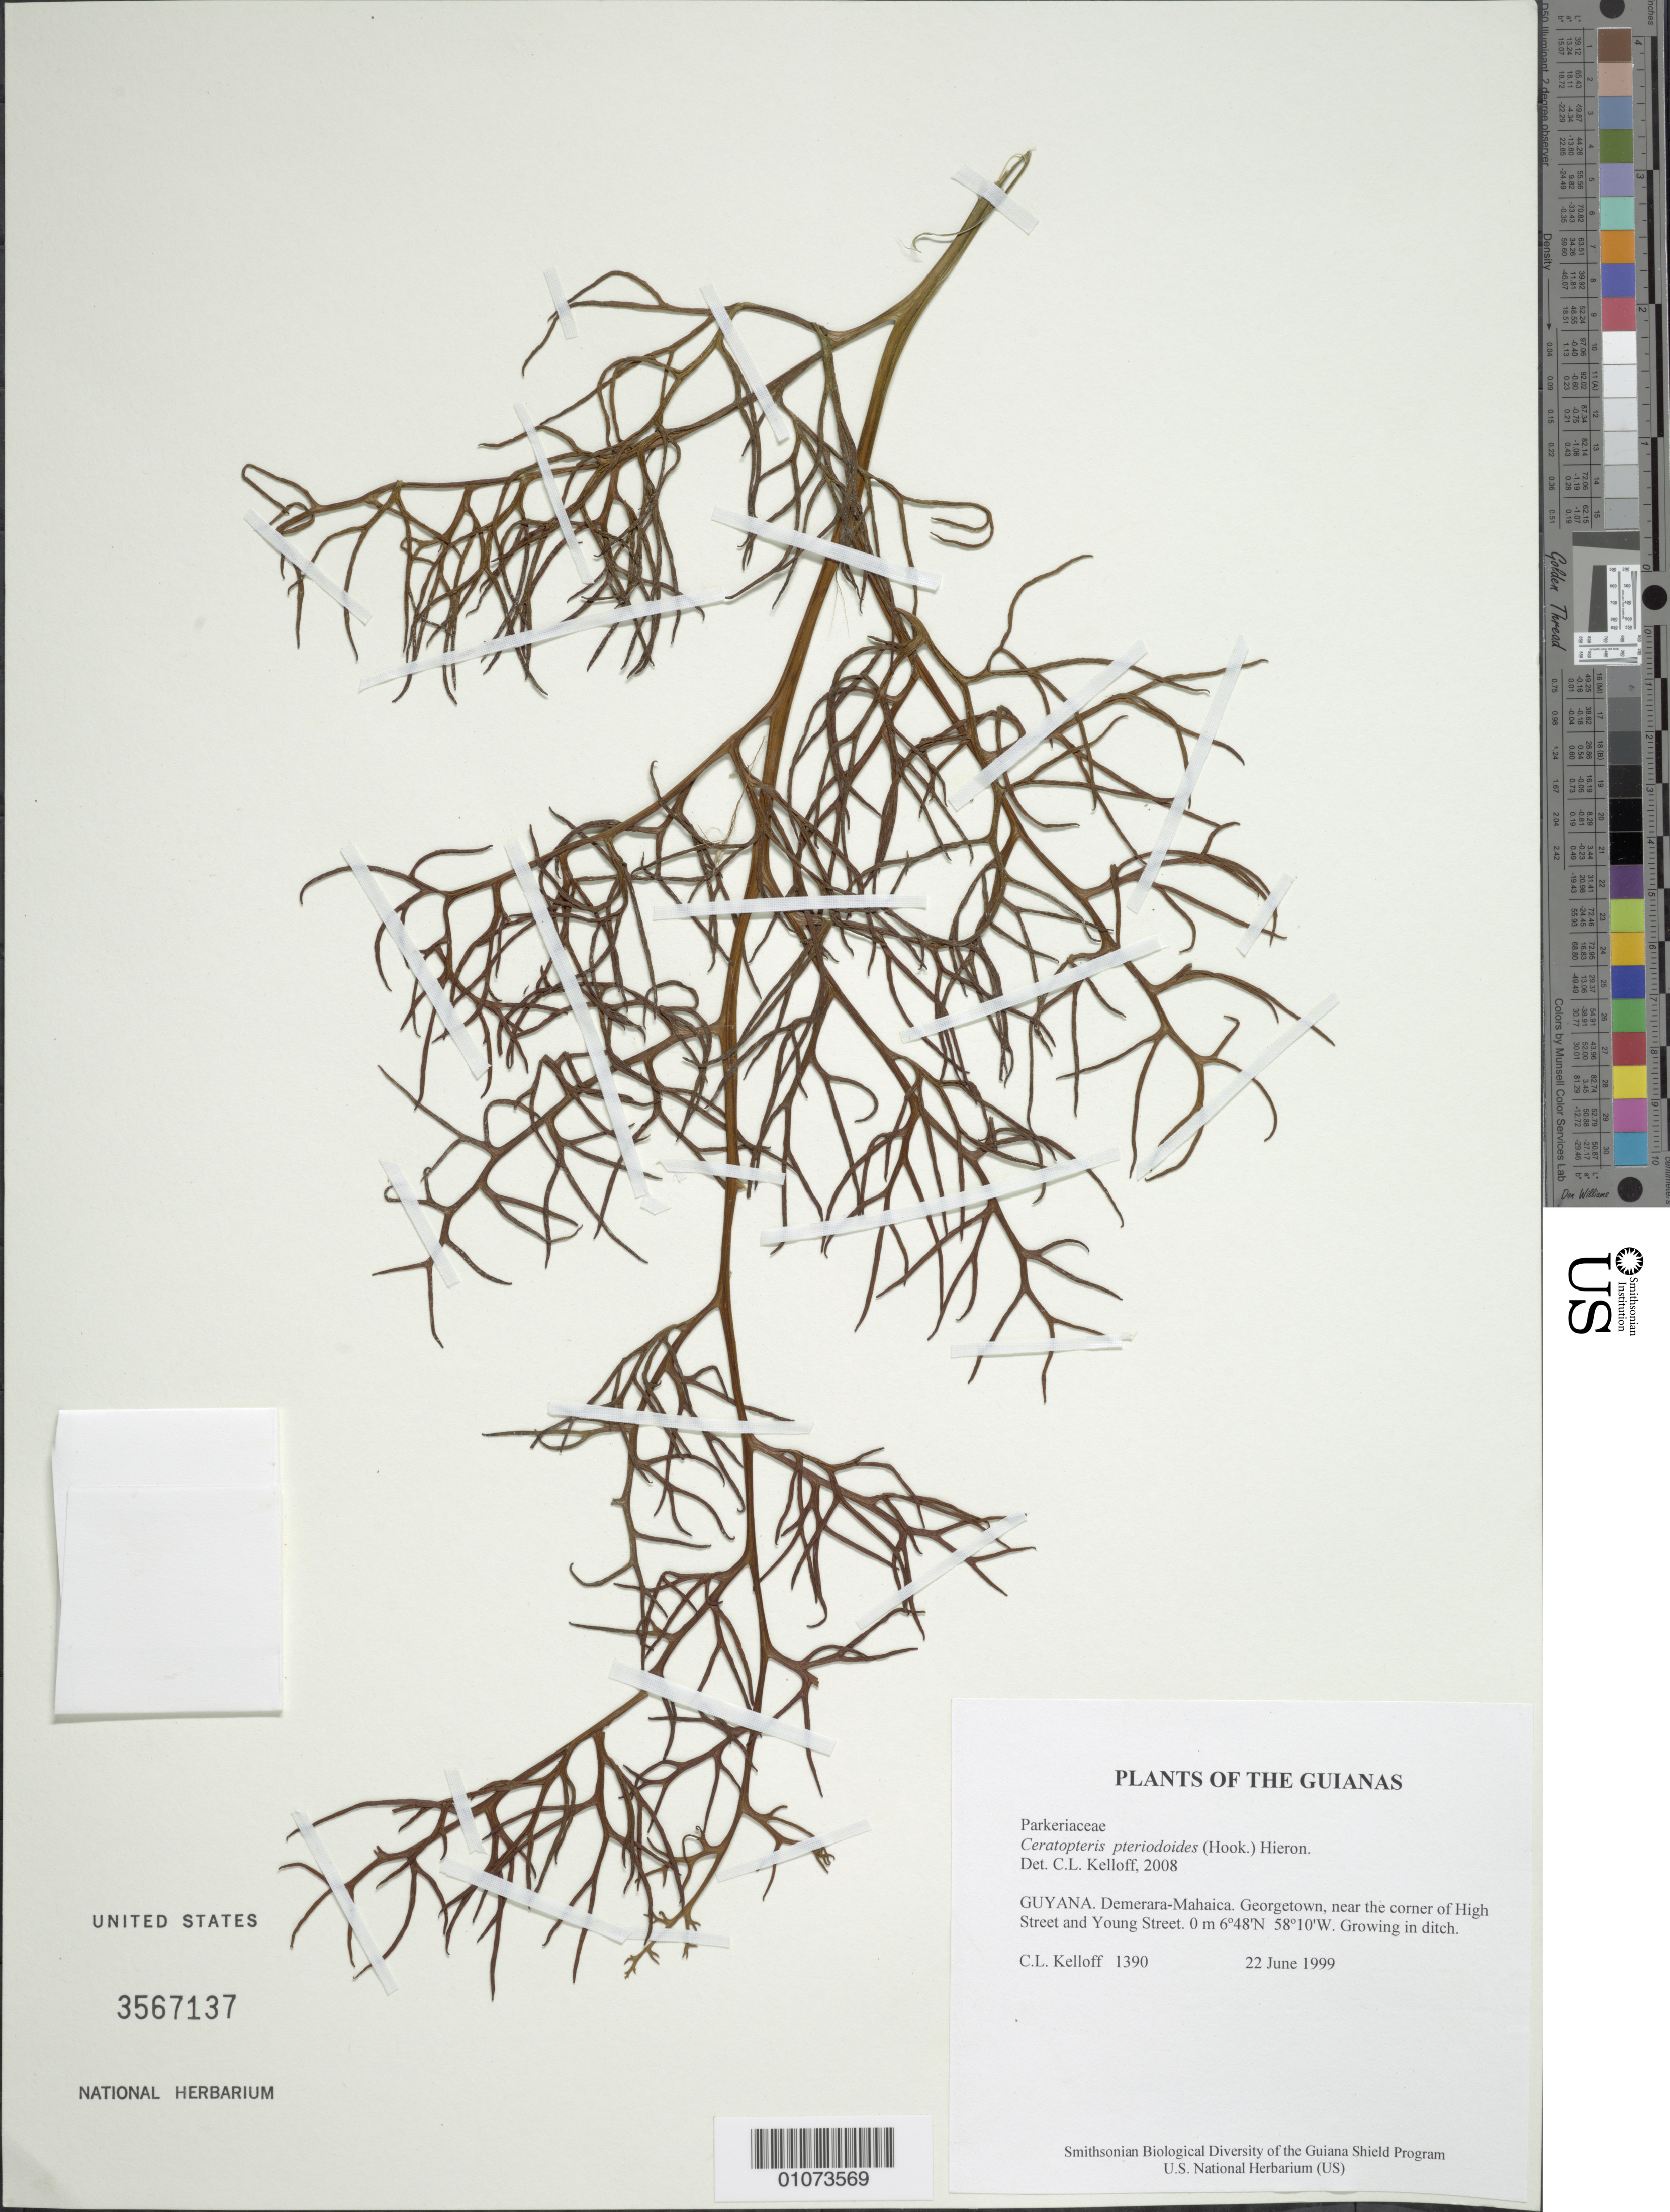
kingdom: Plantae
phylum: Tracheophyta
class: Polypodiopsida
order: Polypodiales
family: Pteridaceae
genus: Ceratopteris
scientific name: Ceratopteris pteridioides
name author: (Hook.) Hieron.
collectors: C. L. Kelloff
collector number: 1390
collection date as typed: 22 June 1999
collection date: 1999-06-22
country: Guyana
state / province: Demerara-Mahaica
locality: Georgetown, near the corner of High Street and Young Street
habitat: Growing in ditch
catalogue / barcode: US 3567137